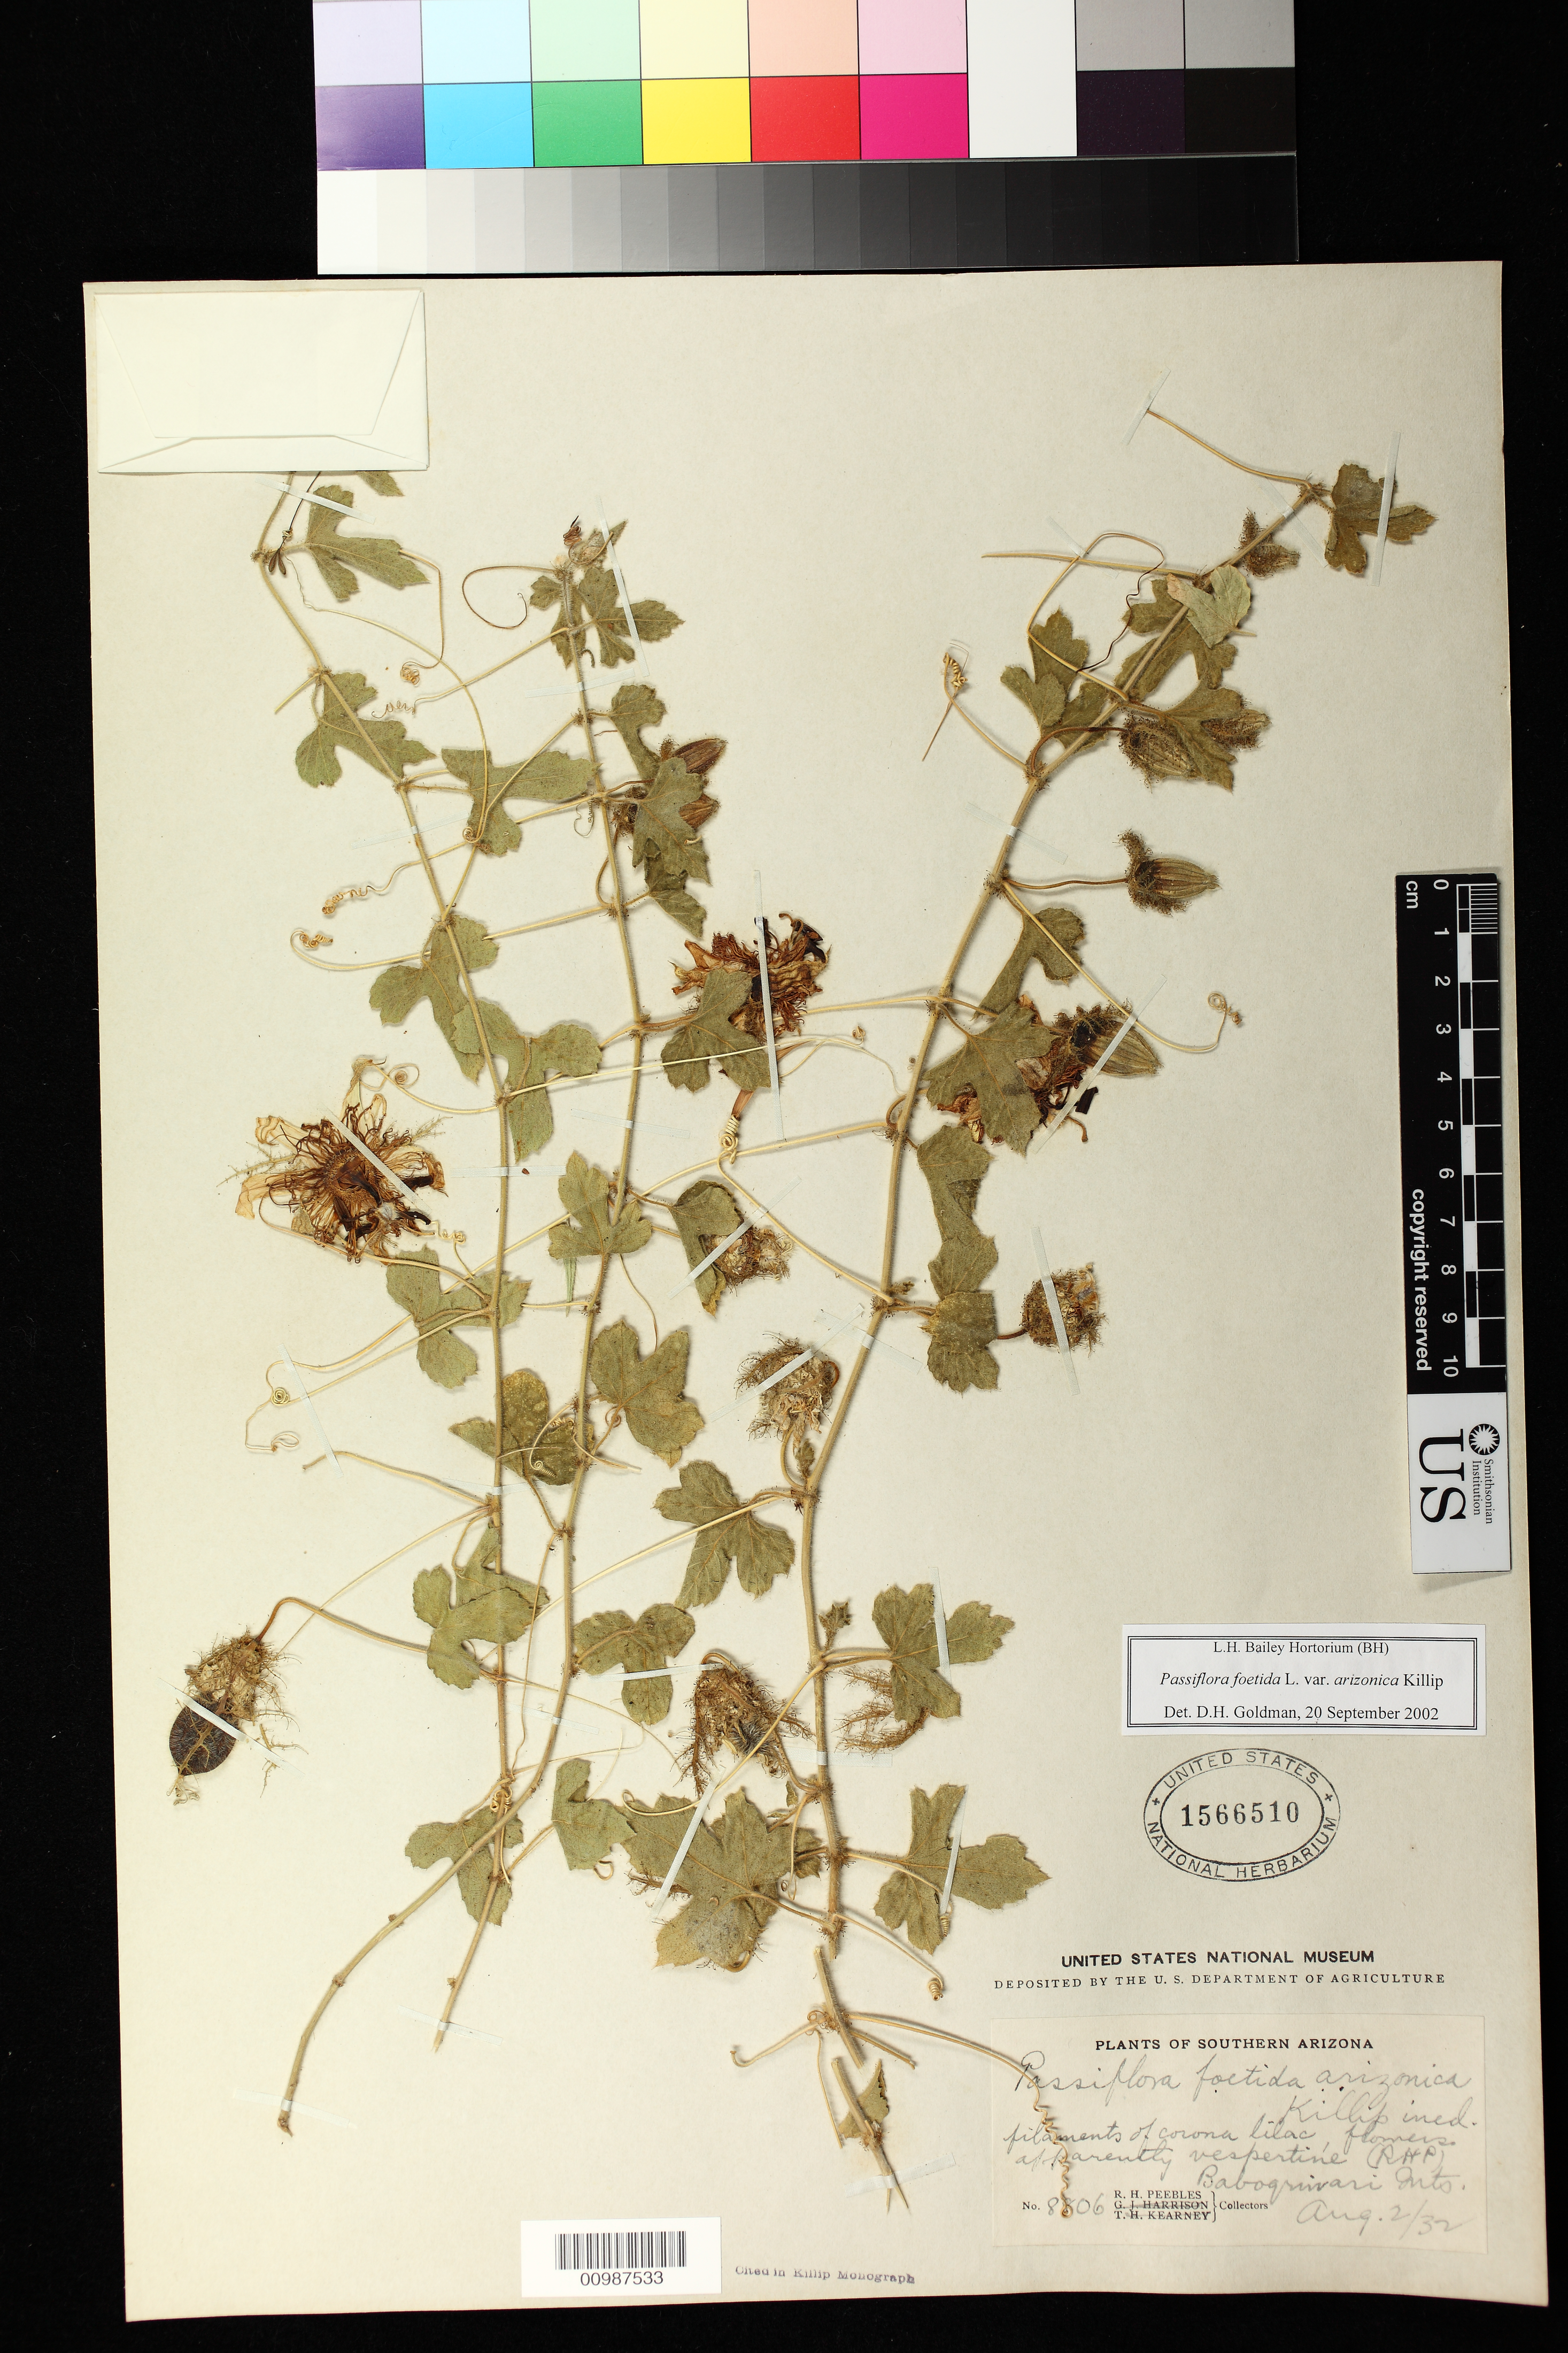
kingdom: Plantae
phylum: Tracheophyta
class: Magnoliopsida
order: Malpighiales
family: Passifloraceae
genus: Passiflora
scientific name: Passiflora arizonica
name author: (Killip) D.H. Goldman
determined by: Svoboda, Harlan T., (NA), US Department of Agriculture (UNITED STATES)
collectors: R. H. Peebles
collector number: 8806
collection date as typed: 02 Aug 1032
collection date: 1932-08-02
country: United States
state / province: Arizona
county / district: Pima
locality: Baboquivari Mountains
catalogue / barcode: US 1566510